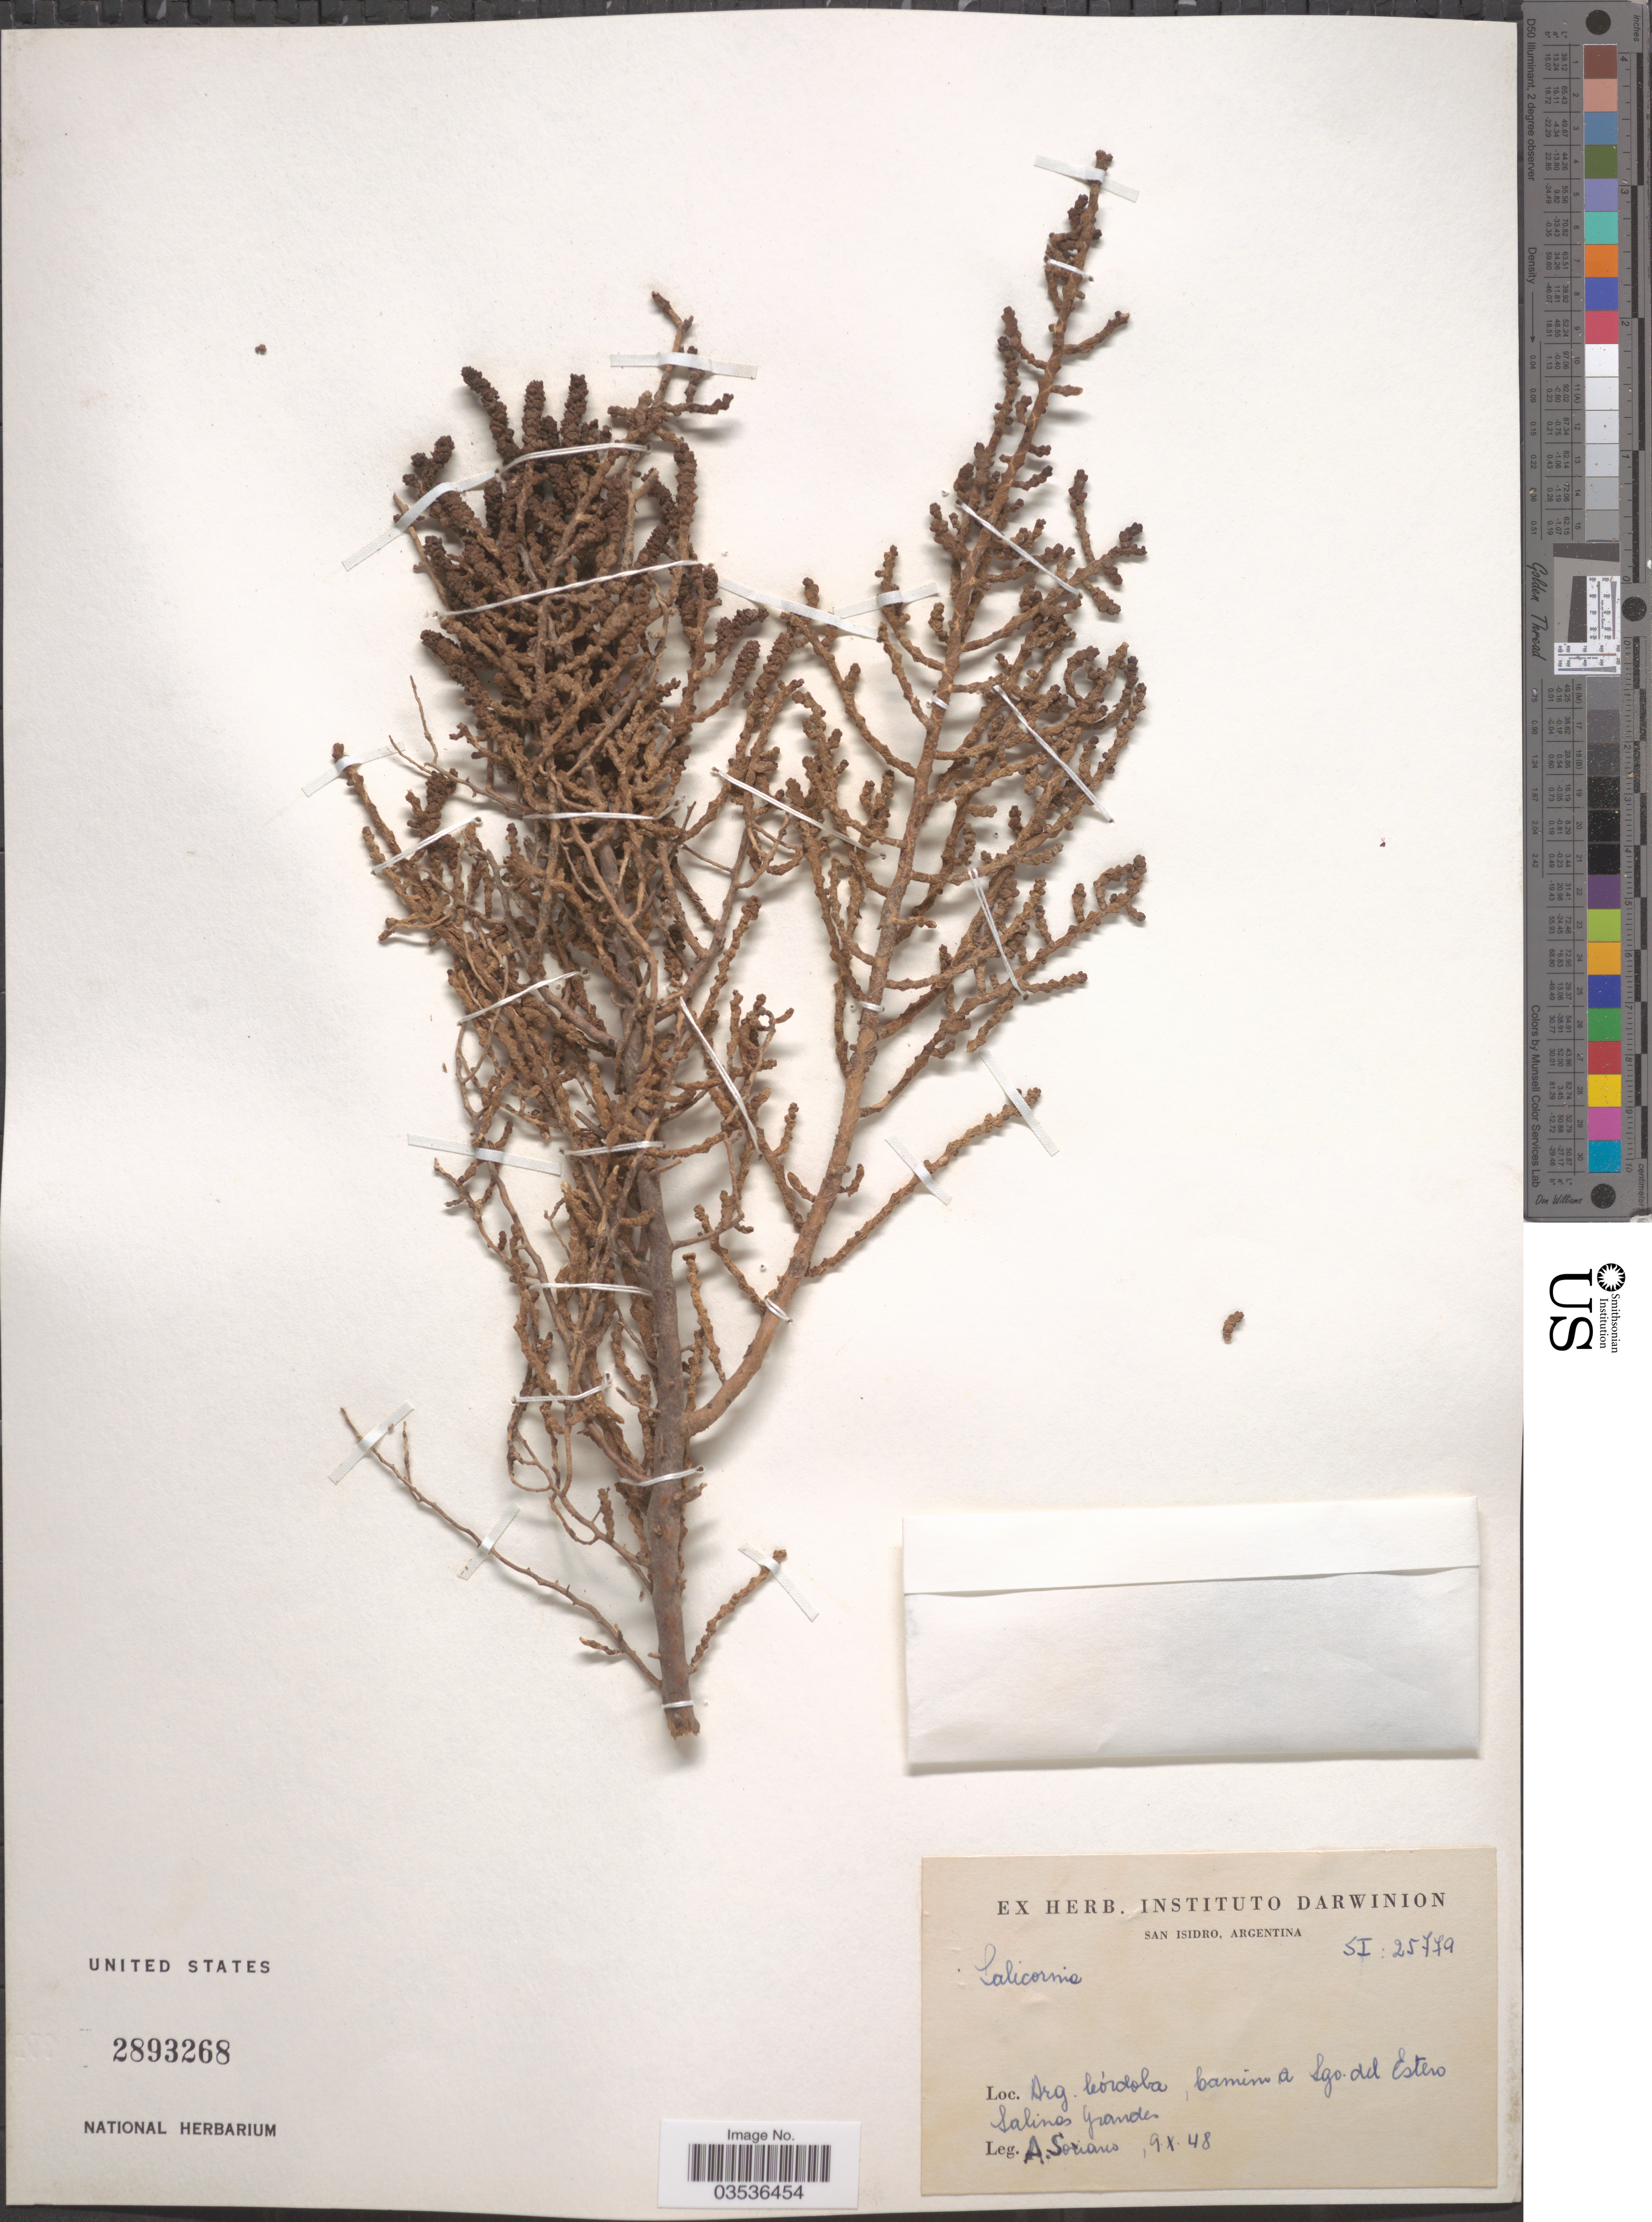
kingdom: Plantae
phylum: Tracheophyta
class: Magnoliopsida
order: Caryophyllales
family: Amaranthaceae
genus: Salicornia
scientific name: Salicornia sp.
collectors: A. Soriano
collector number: SI25779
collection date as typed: Transcribed d/m/y: 9/10/48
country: Argentina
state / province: Cordoba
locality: Camino a Sgo. del Estero. Salinas Grandes.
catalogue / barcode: US 2893268